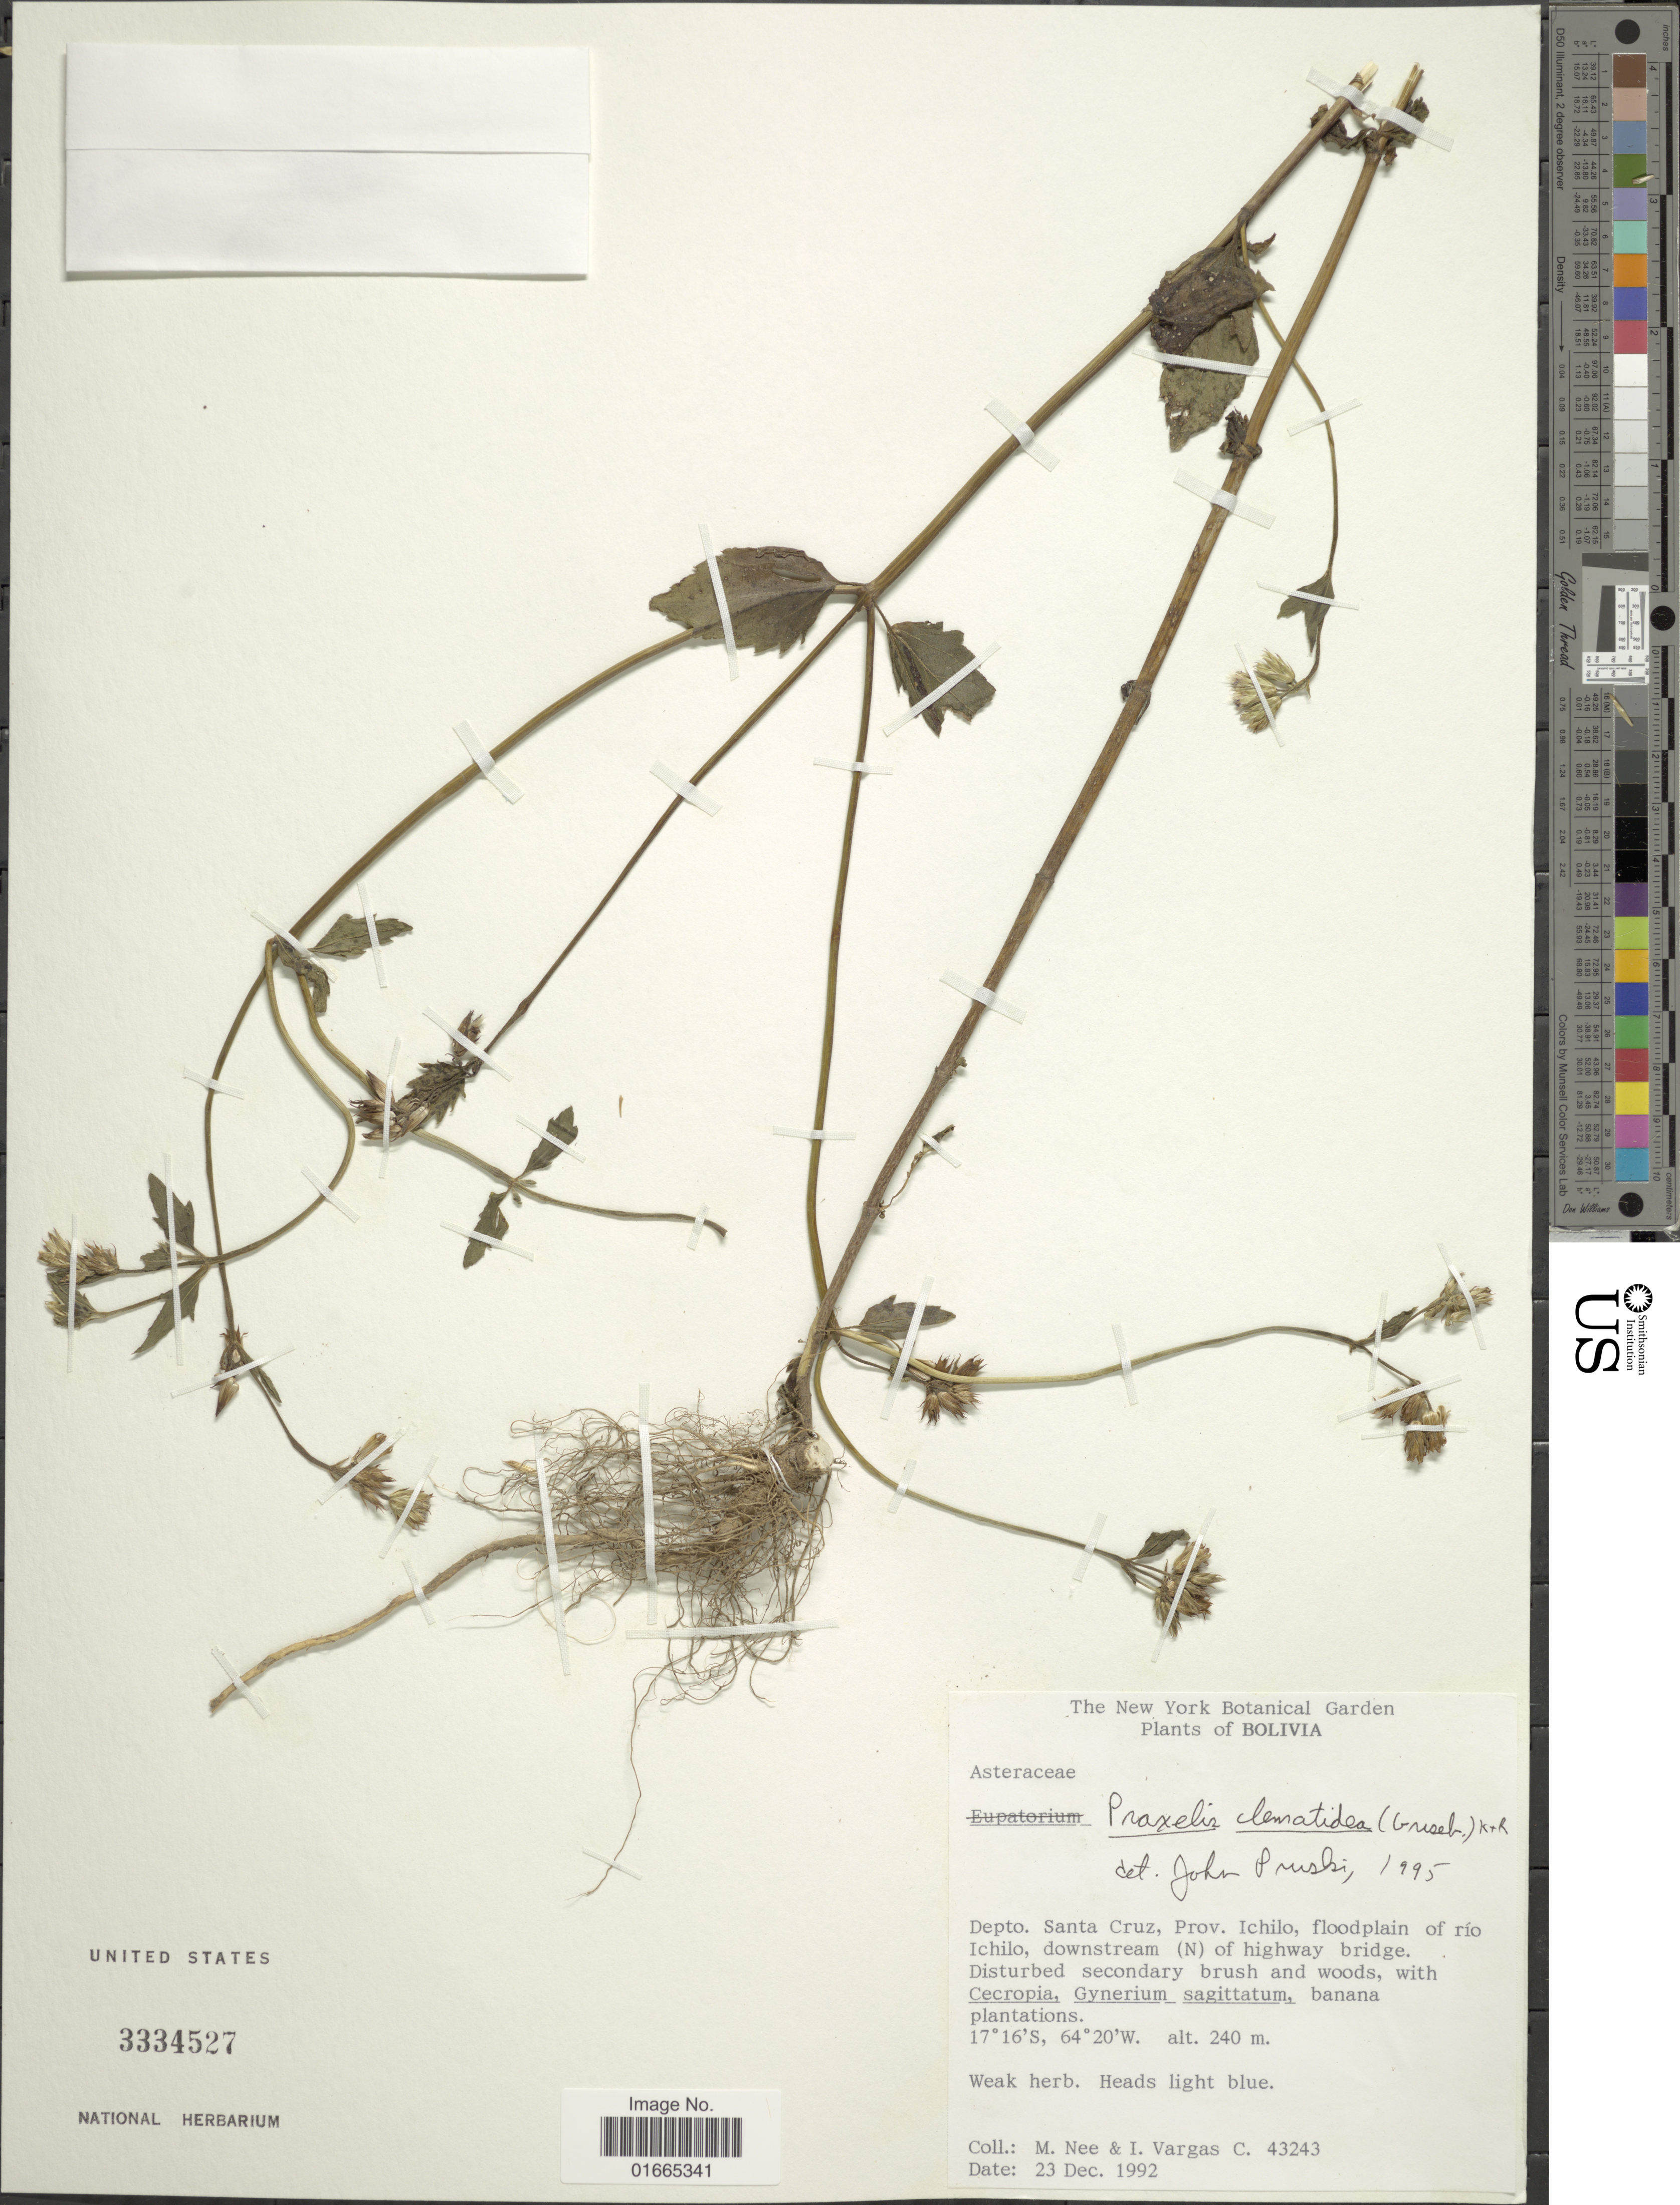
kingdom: Plantae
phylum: Tracheophyta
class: Magnoliopsida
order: Asterales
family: Asteraceae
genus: Praxelis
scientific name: Praxelis clematidea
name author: (Griseb.) R.M. King & H. Rob.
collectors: M. Nee & I. Vargas C.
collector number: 43243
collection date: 1992-12-23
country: Bolivia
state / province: Santa Cruz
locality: Depto. Santa Cruz, Prov. Ichilo, floodplain of rio Ichilo, downstream (N) of highway bridge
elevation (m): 240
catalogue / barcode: US 3334527